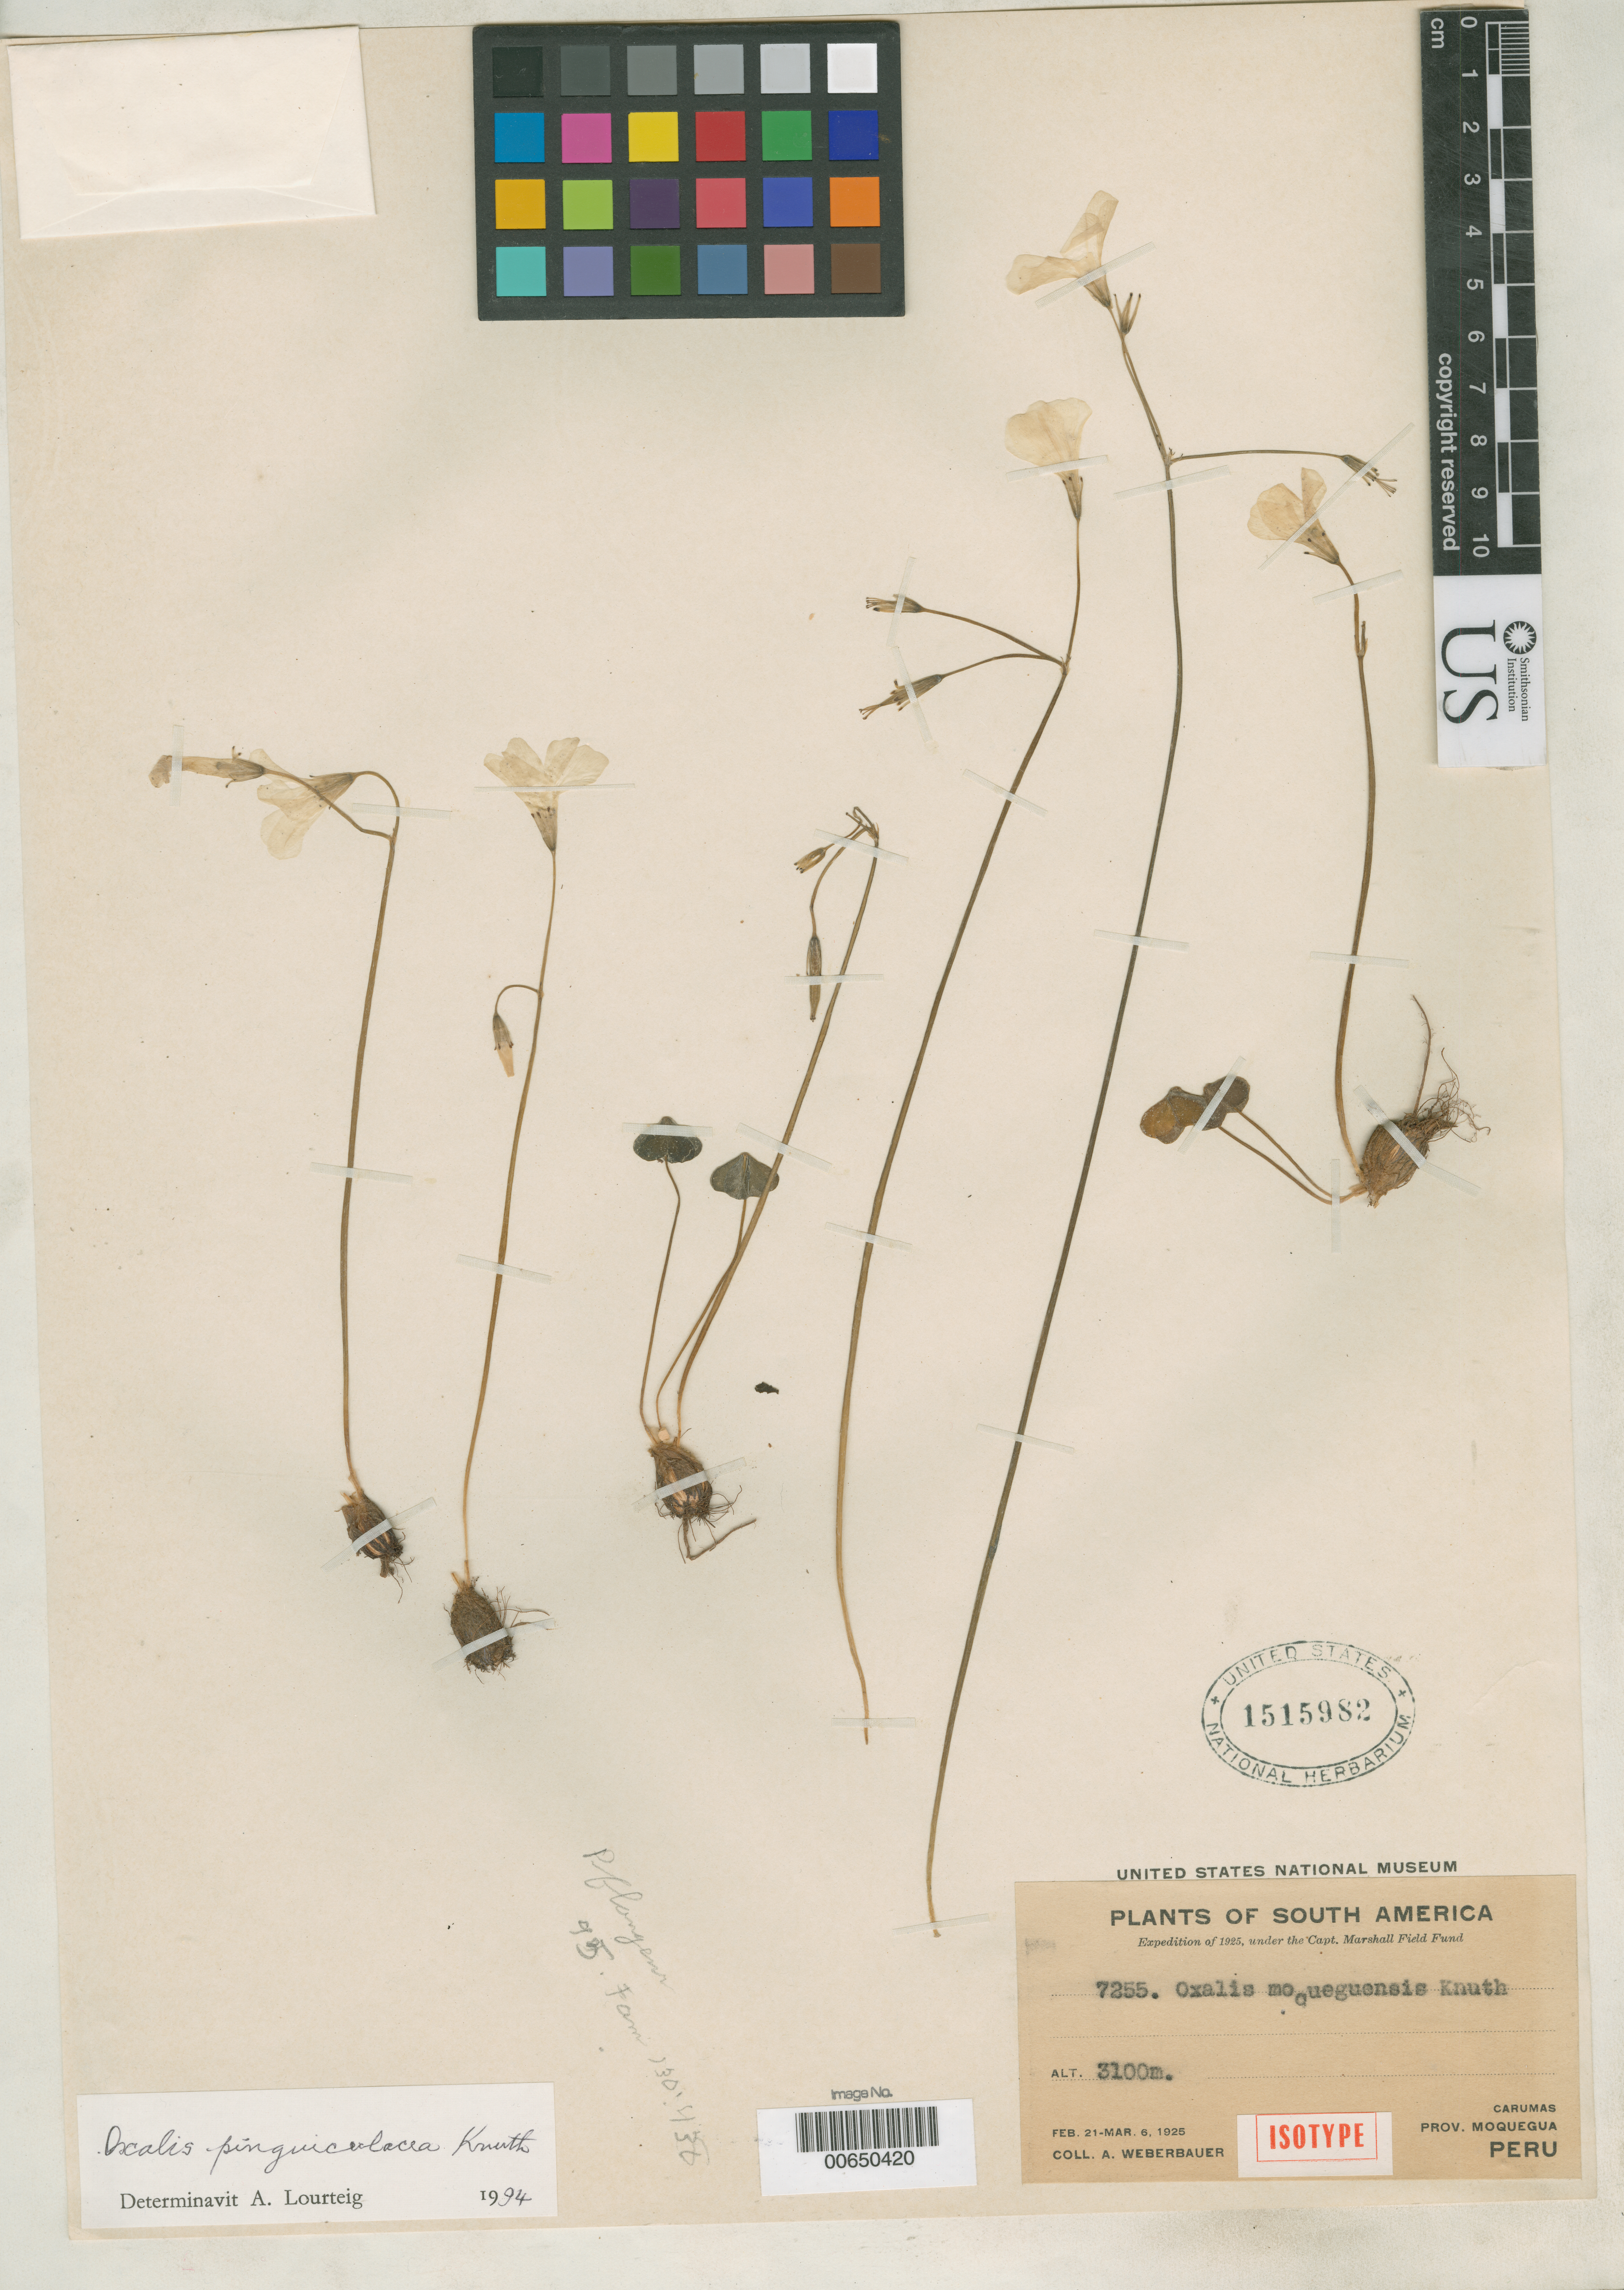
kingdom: Plantae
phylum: Tracheophyta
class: Magnoliopsida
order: Oxalidales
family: Oxalidaceae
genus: Oxalis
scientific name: Oxalis moqueguensis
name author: R. Knuth in Engl.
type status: Isotype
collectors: A. Weberbauer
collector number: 7255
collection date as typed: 21 Feb 1925 to 06 Mar 1925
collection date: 1925-02-21/1925-03-06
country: Peru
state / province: Moquegua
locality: Carumas.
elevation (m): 3100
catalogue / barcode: US 1515982